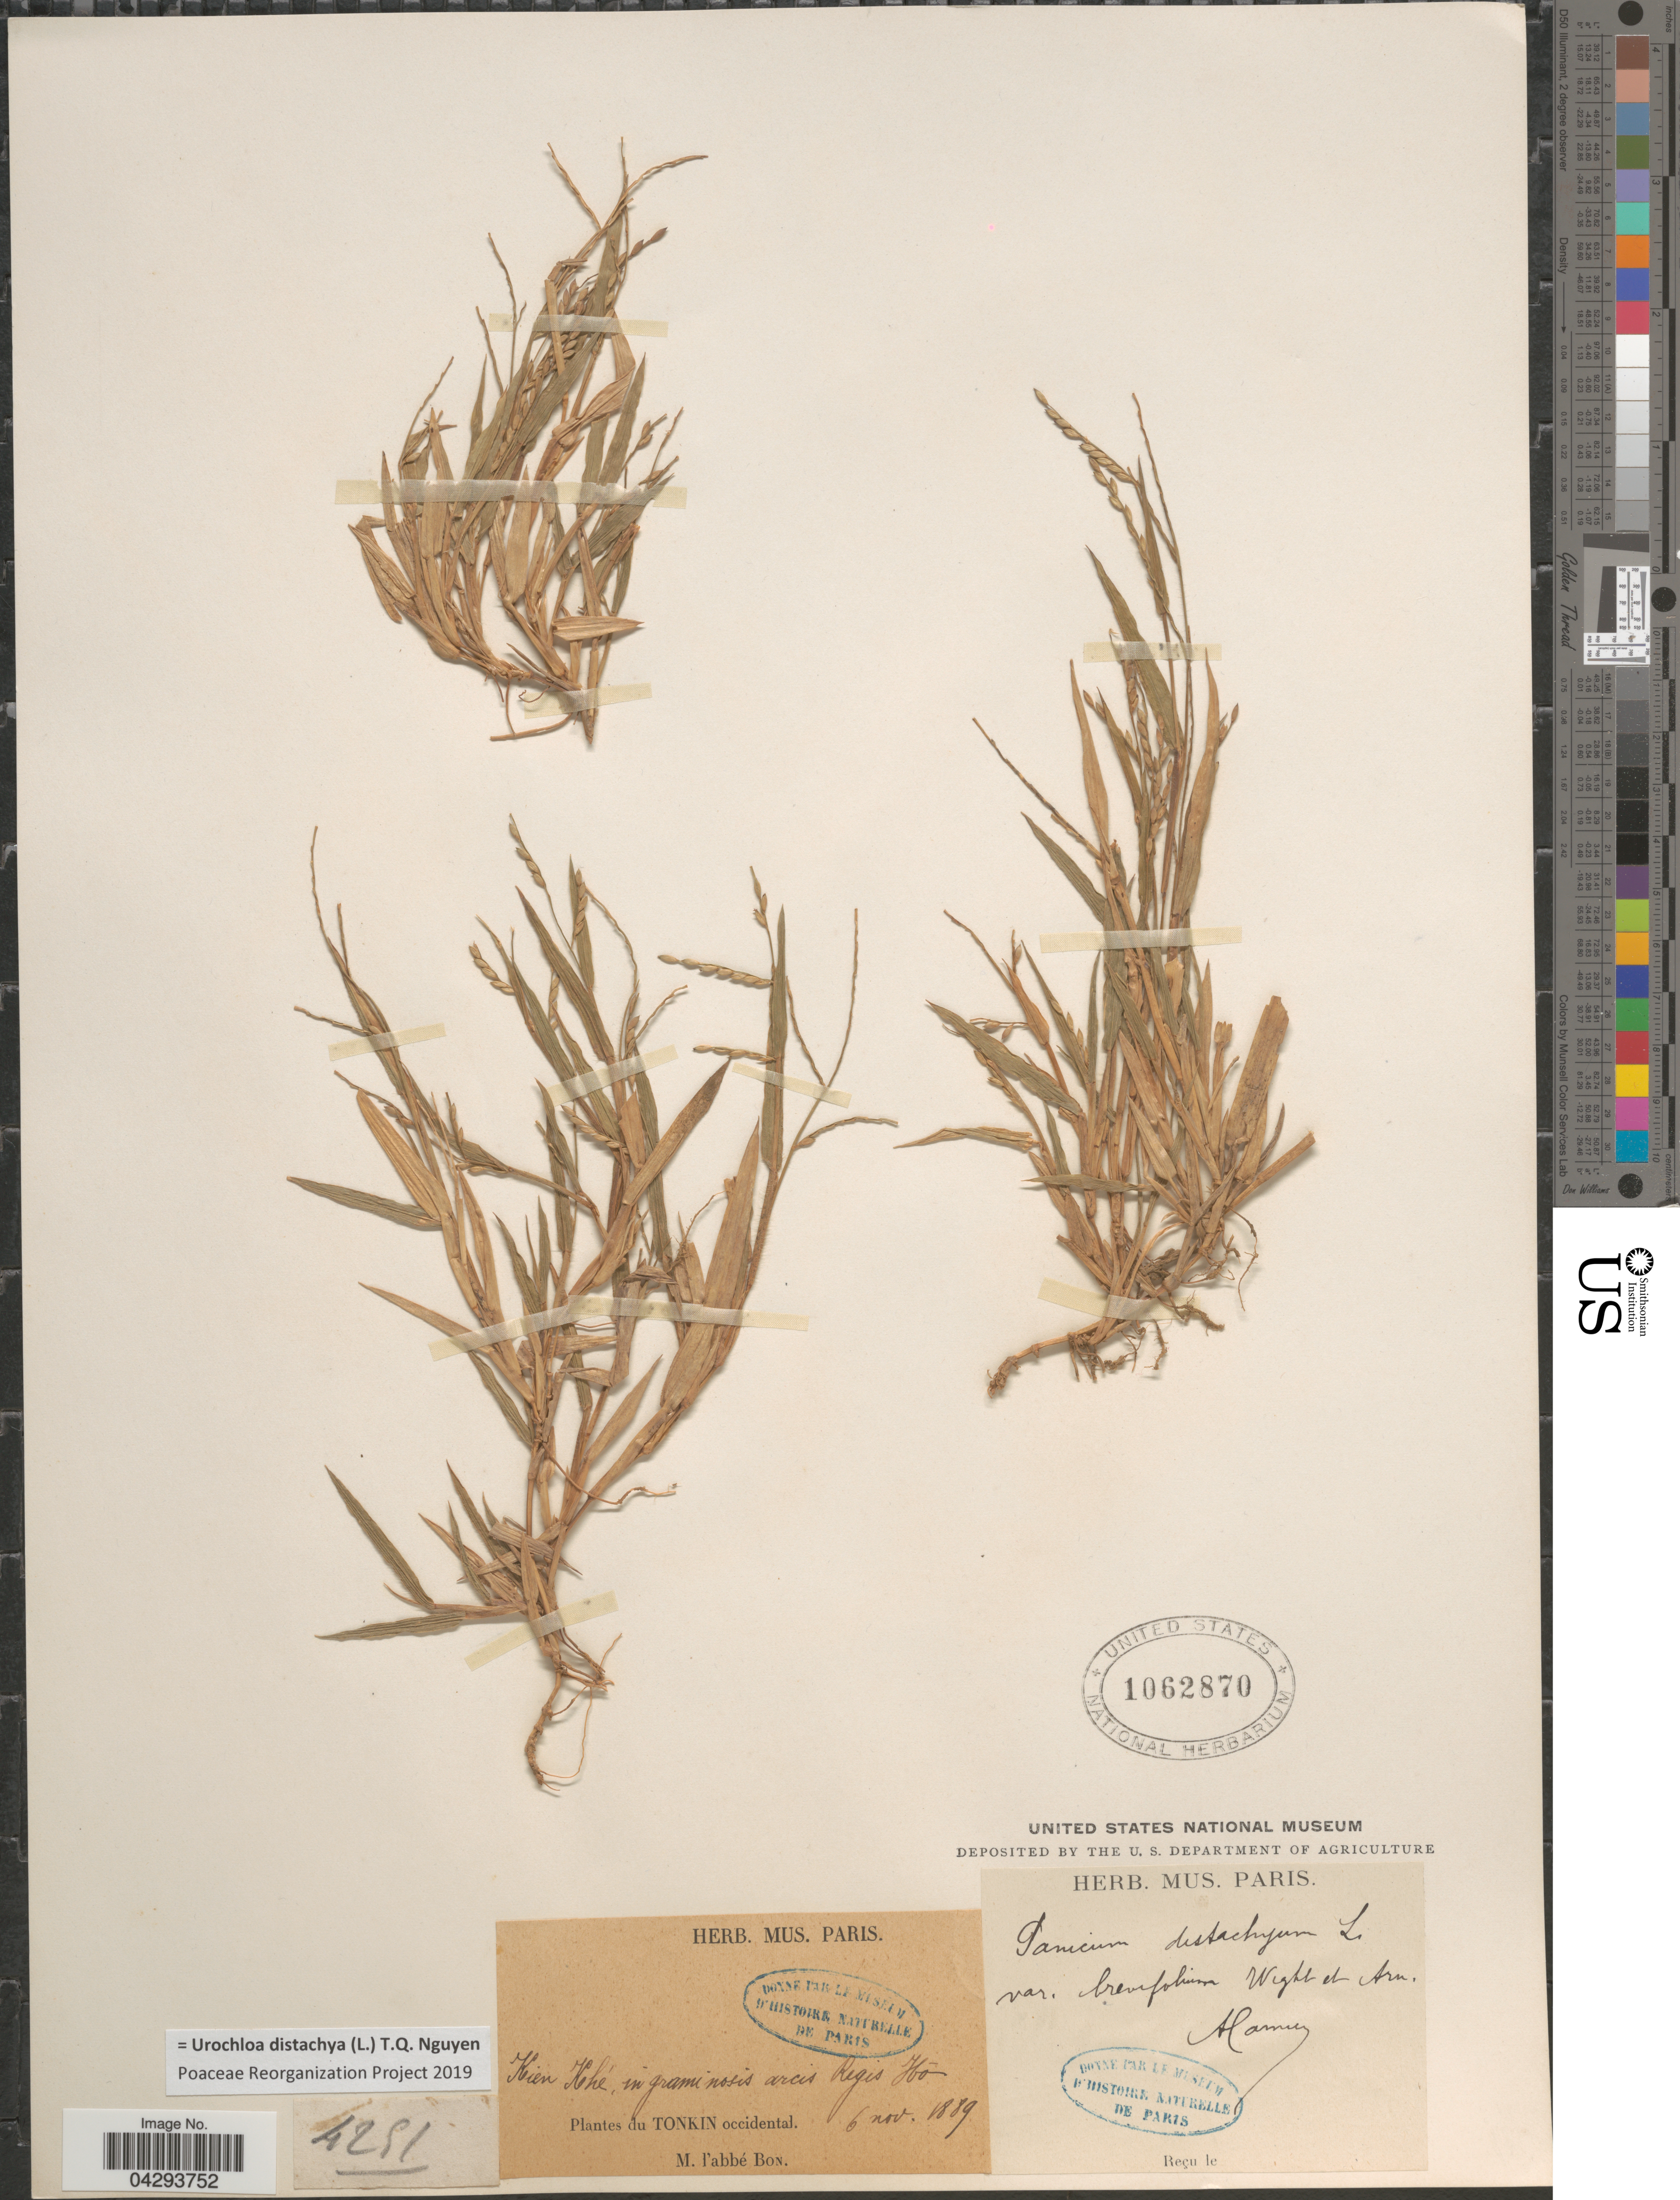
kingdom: Plantae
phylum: Tracheophyta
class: Liliopsida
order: Poales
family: Poaceae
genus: Urochloa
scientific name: Urochloa distachya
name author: (L.) T.Q. Nguyen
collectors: H. F. Bon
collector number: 4251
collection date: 1889-11-06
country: Vietnam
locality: Kien Khé, in graminosis arcis Regis Hó. Tonkin occidental. Alamuz.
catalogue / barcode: US 1062870